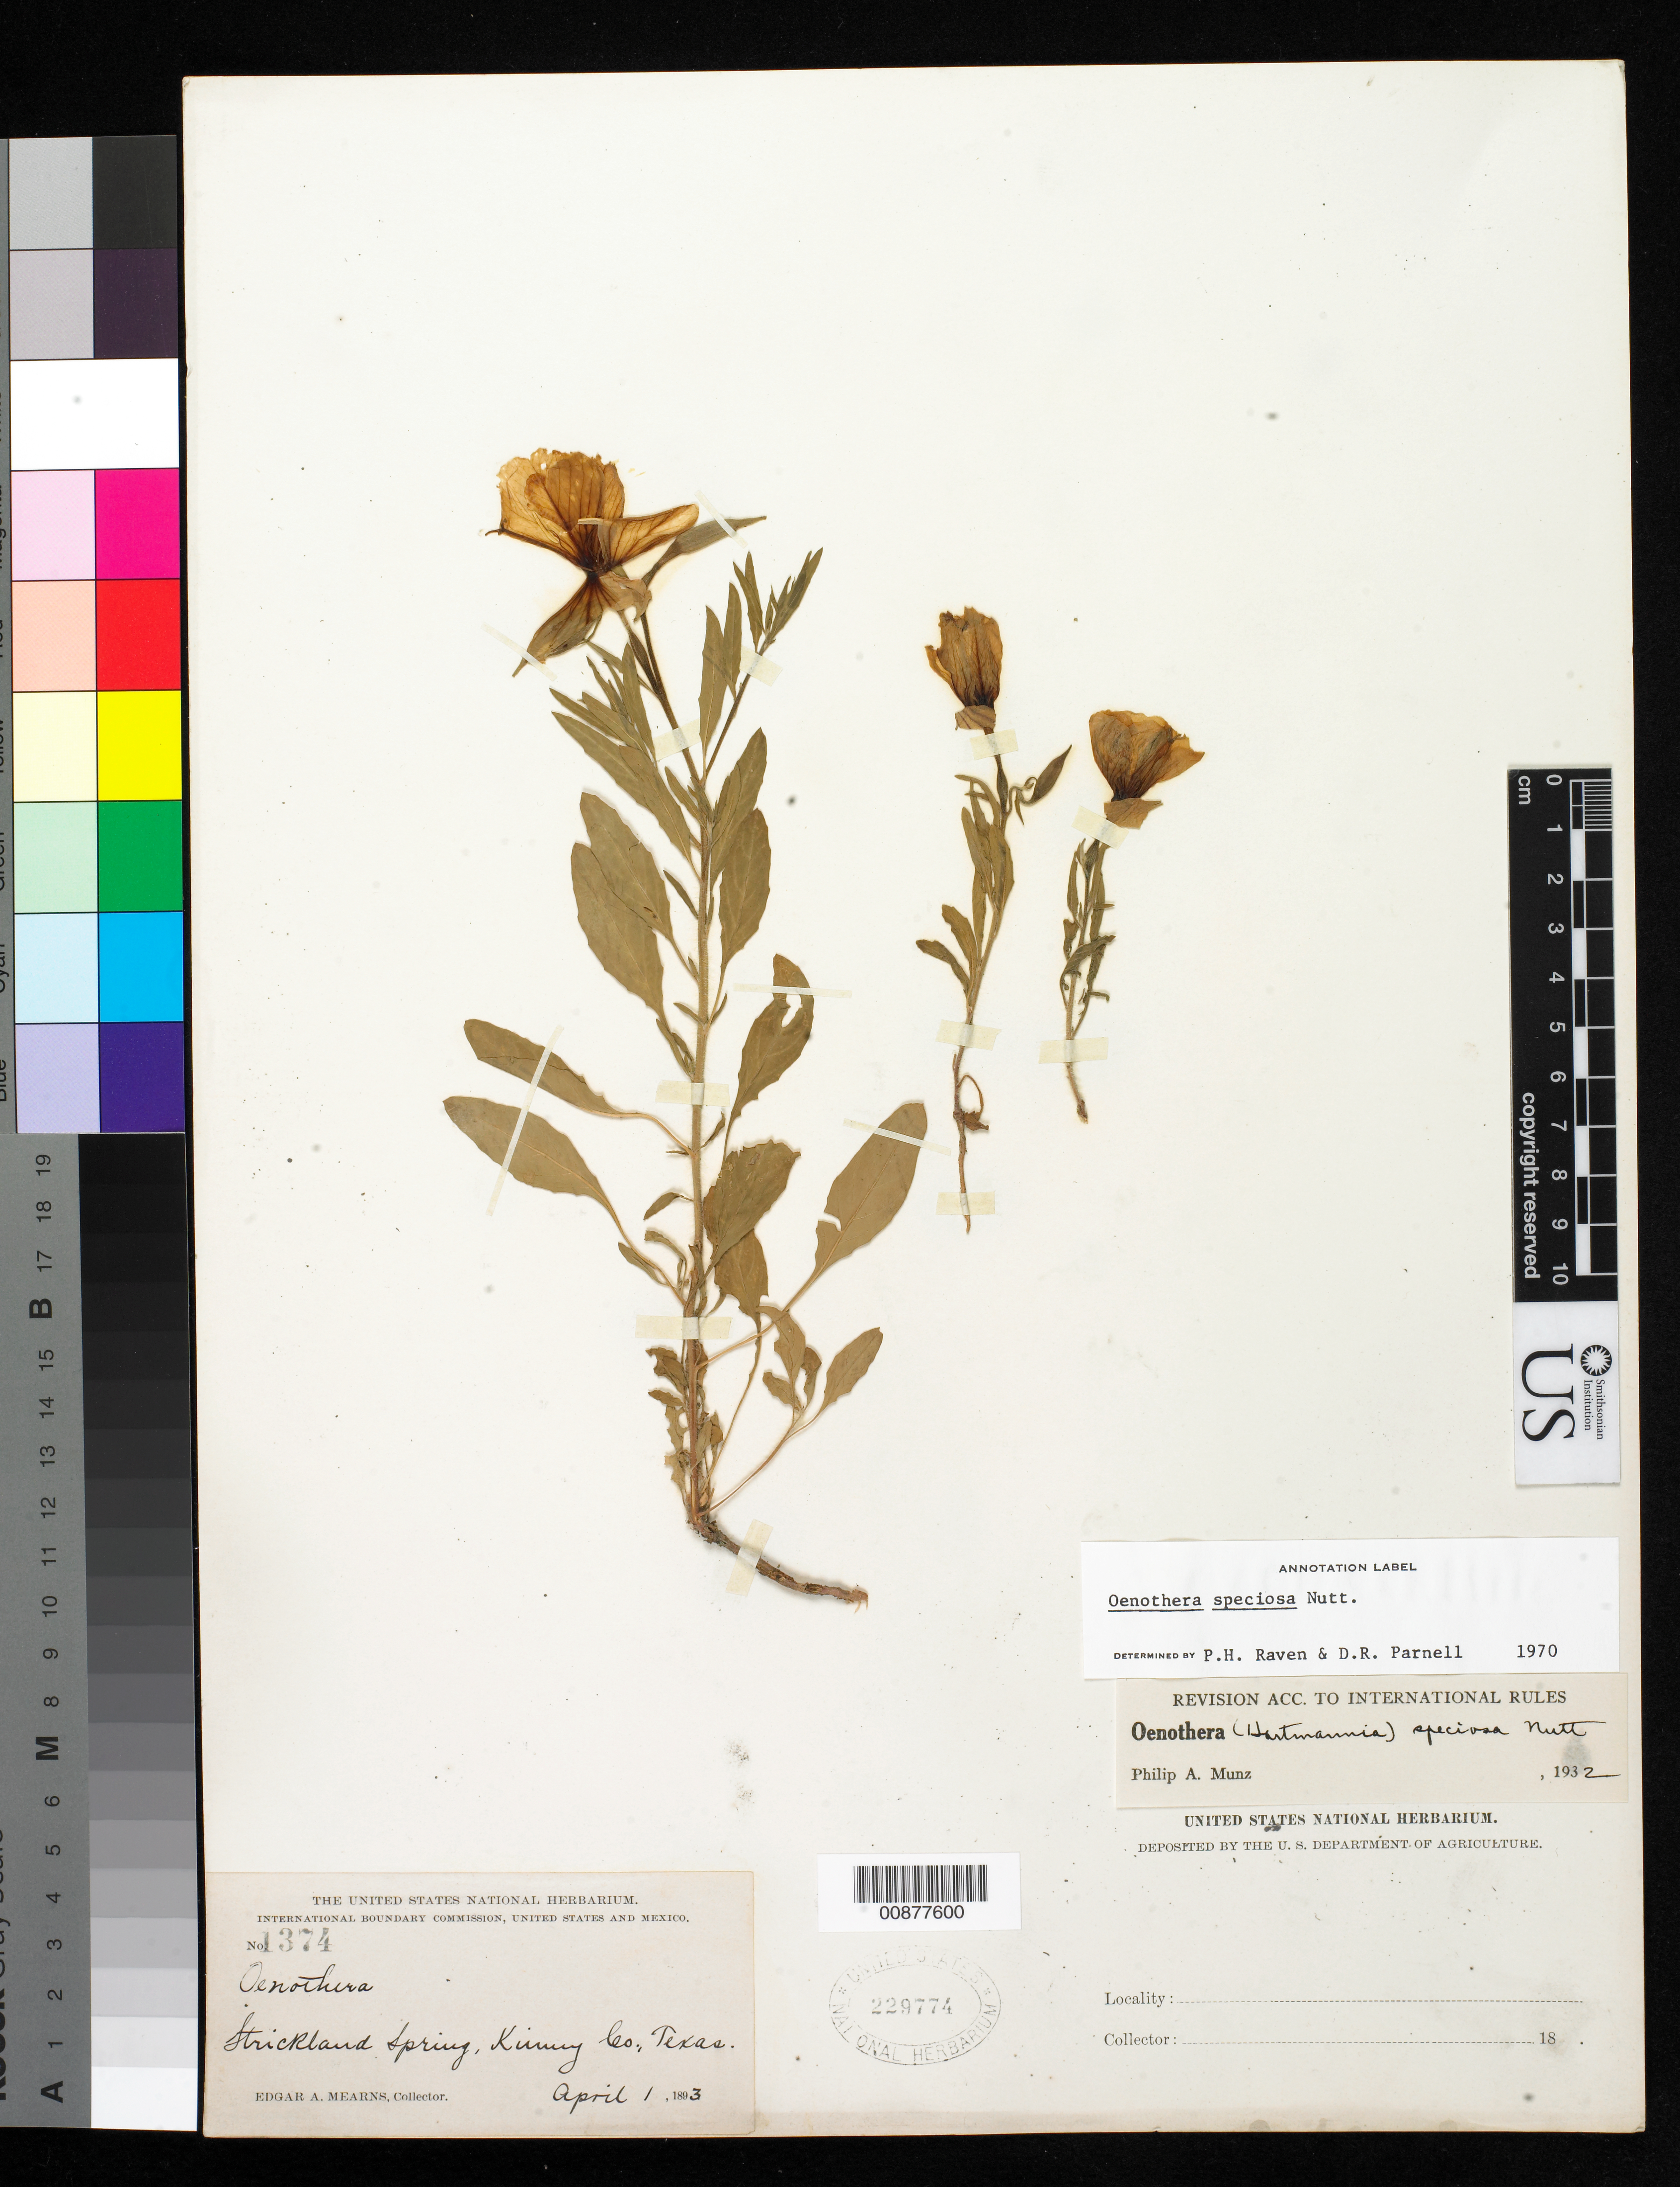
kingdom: Plantae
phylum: Tracheophyta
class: Magnoliopsida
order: Myrtales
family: Onagraceae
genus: Oenothera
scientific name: Oenothera speciosa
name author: Nutt.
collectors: E. A. Mearns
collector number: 1374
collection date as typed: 01 Apr 1893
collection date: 1893-04-01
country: United States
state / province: Texas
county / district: Kinney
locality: Strickland Spring, Kinney County, Texas.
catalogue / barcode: US 229774